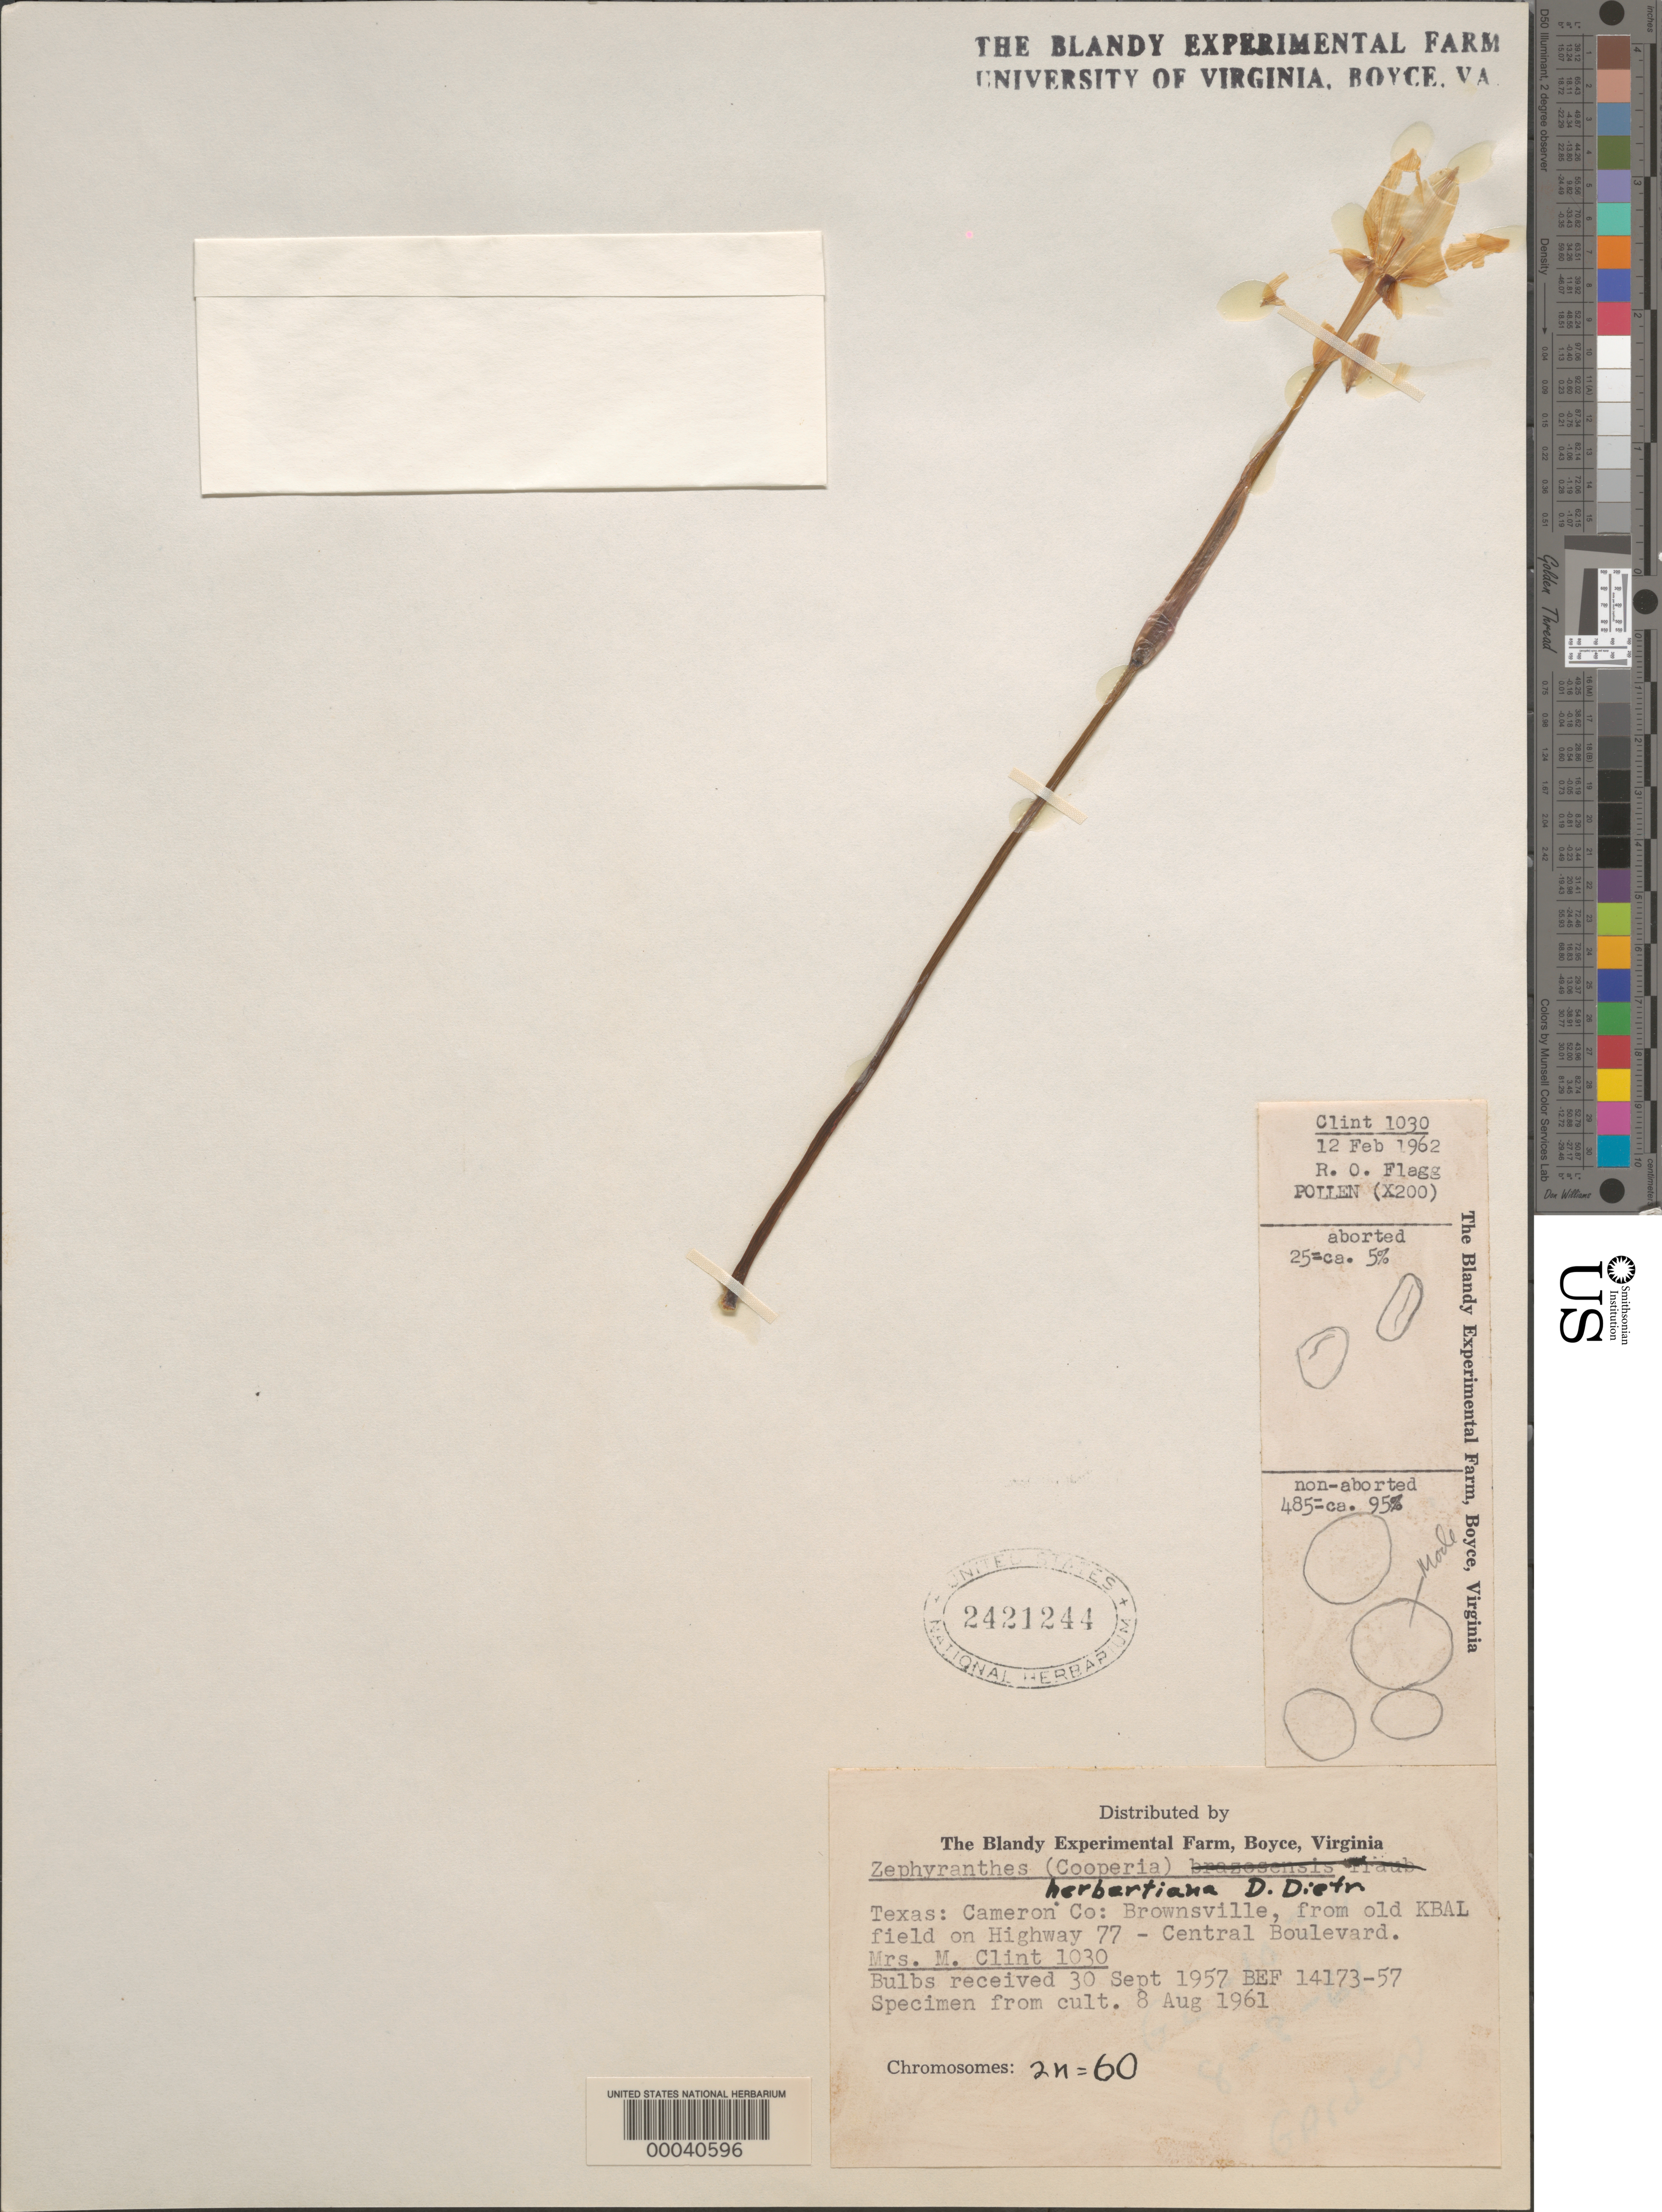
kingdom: Plantae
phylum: Tracheophyta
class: Liliopsida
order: Asparagales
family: Amaryllidaceae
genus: Zephyranthes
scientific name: Zephyranthes herbertiana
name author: D. Dietr.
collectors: M. Clint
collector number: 1030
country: United States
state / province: Texas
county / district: Cameron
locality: Brownsville, from old kbal field on hwy 77 - central blvd.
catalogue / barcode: US 2421244